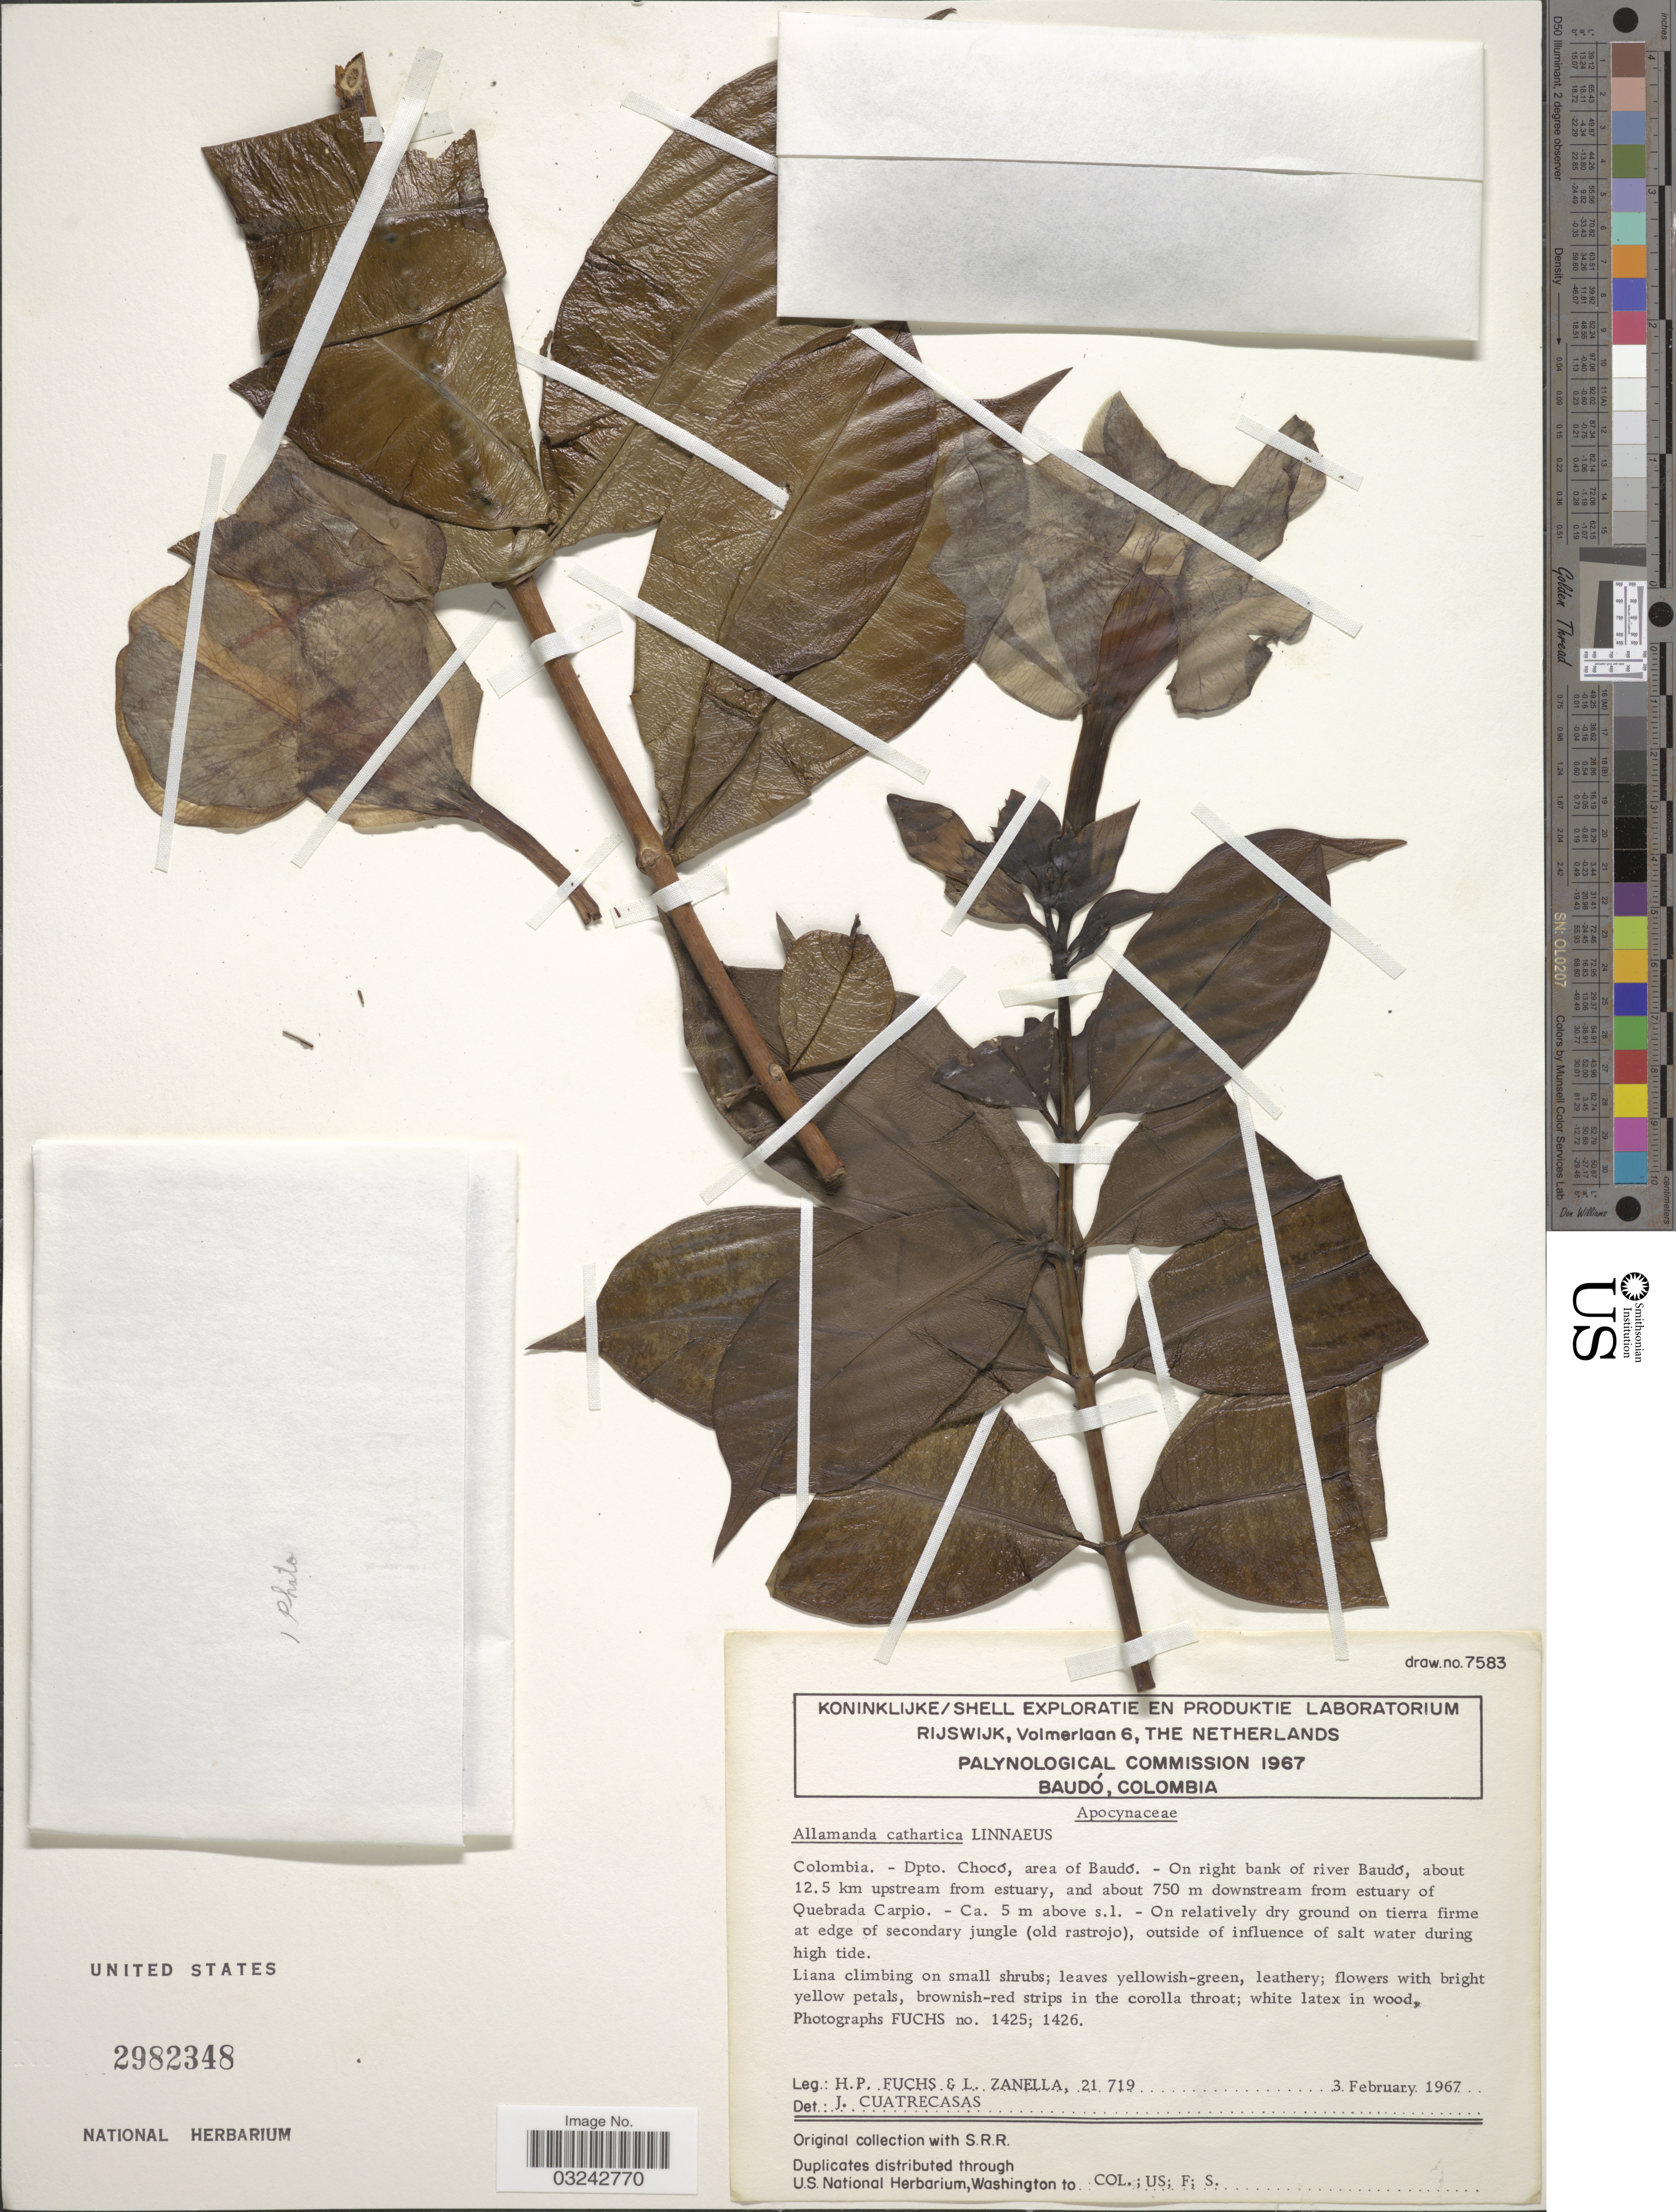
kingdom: Plantae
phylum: Tracheophyta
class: Magnoliopsida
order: Gentianales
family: Apocynaceae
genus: Allamanda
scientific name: Allamanda cathartica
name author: L.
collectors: H. P. Fuchs & L. Zanella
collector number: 21719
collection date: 1967-02-03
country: Colombia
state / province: Chocó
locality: Dpto. Chocó, area of Baudó. - On right bank of river Baudó, about 12.5 km upstream from estuary, and about 750 m downstream from estuary of Quebrada Carpio.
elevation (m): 5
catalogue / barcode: US 2982348